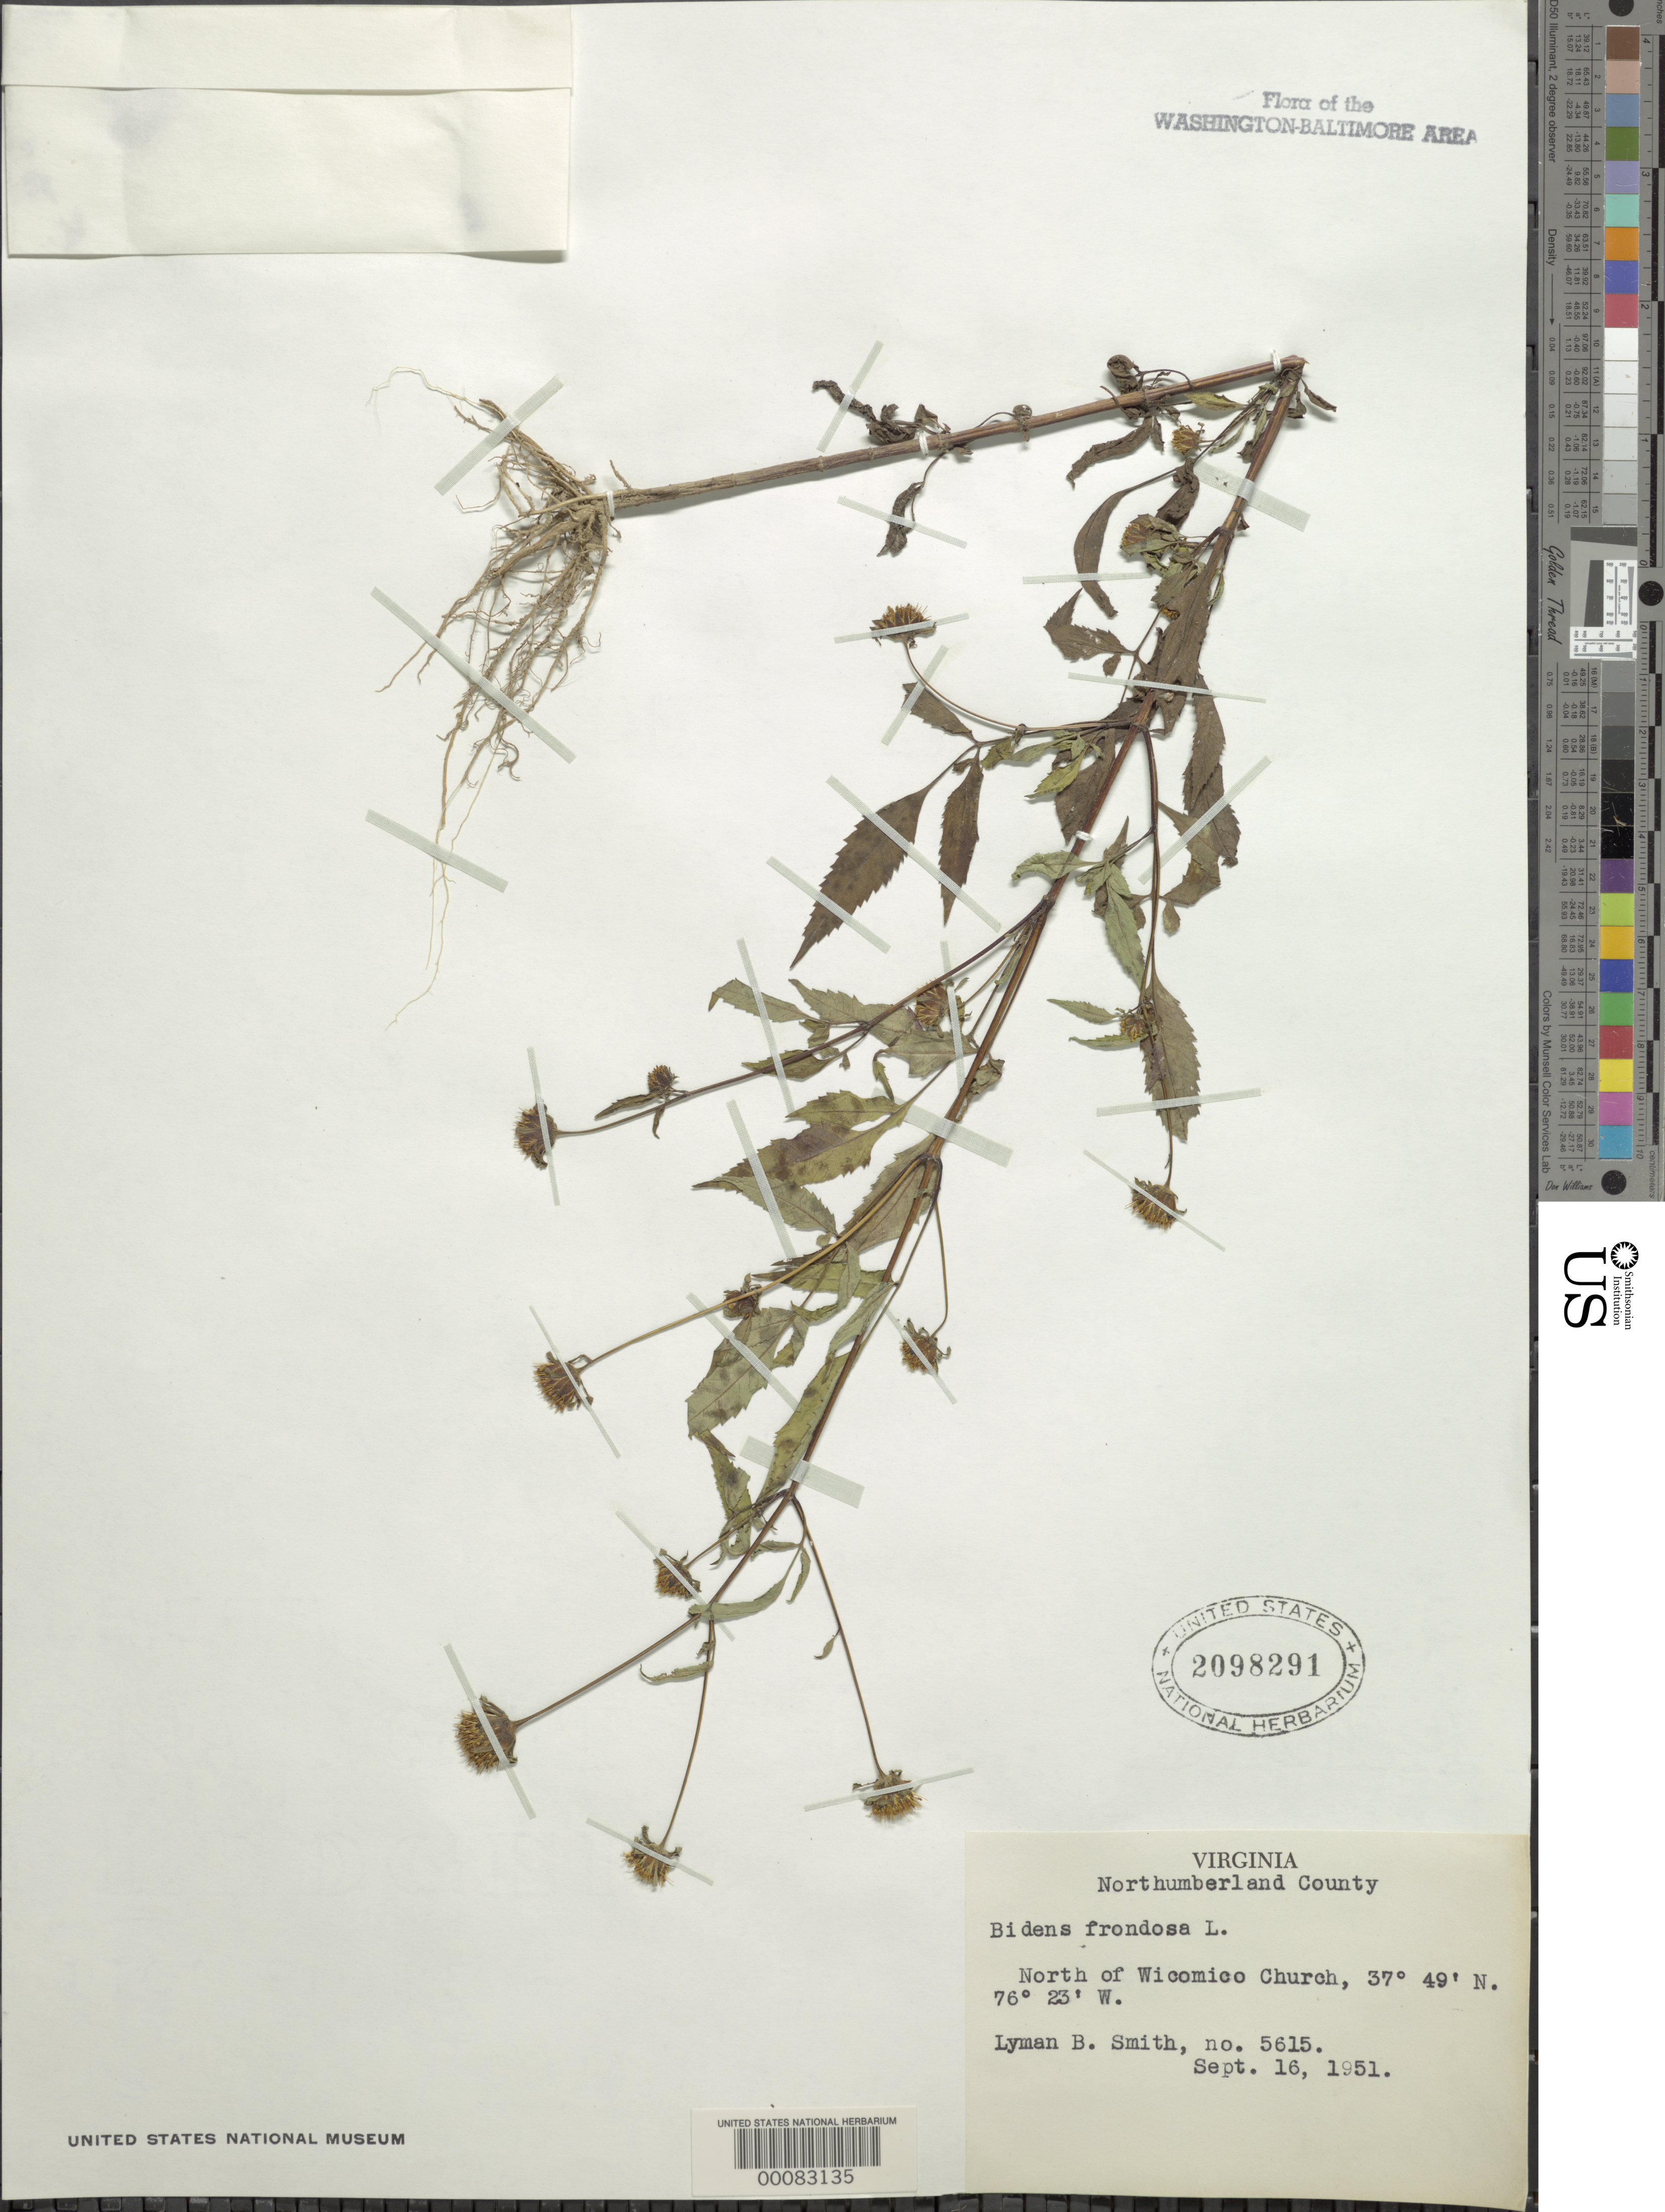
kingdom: Plantae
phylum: Tracheophyta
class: Magnoliopsida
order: Asterales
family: Asteraceae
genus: Bidens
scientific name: Bidens frondosa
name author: L.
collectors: L. Smith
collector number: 5615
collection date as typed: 16 Sep 1951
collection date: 1951-09-16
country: United States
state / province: Virginia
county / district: Northumberland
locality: North of Wicomico Church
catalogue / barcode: US 2098291